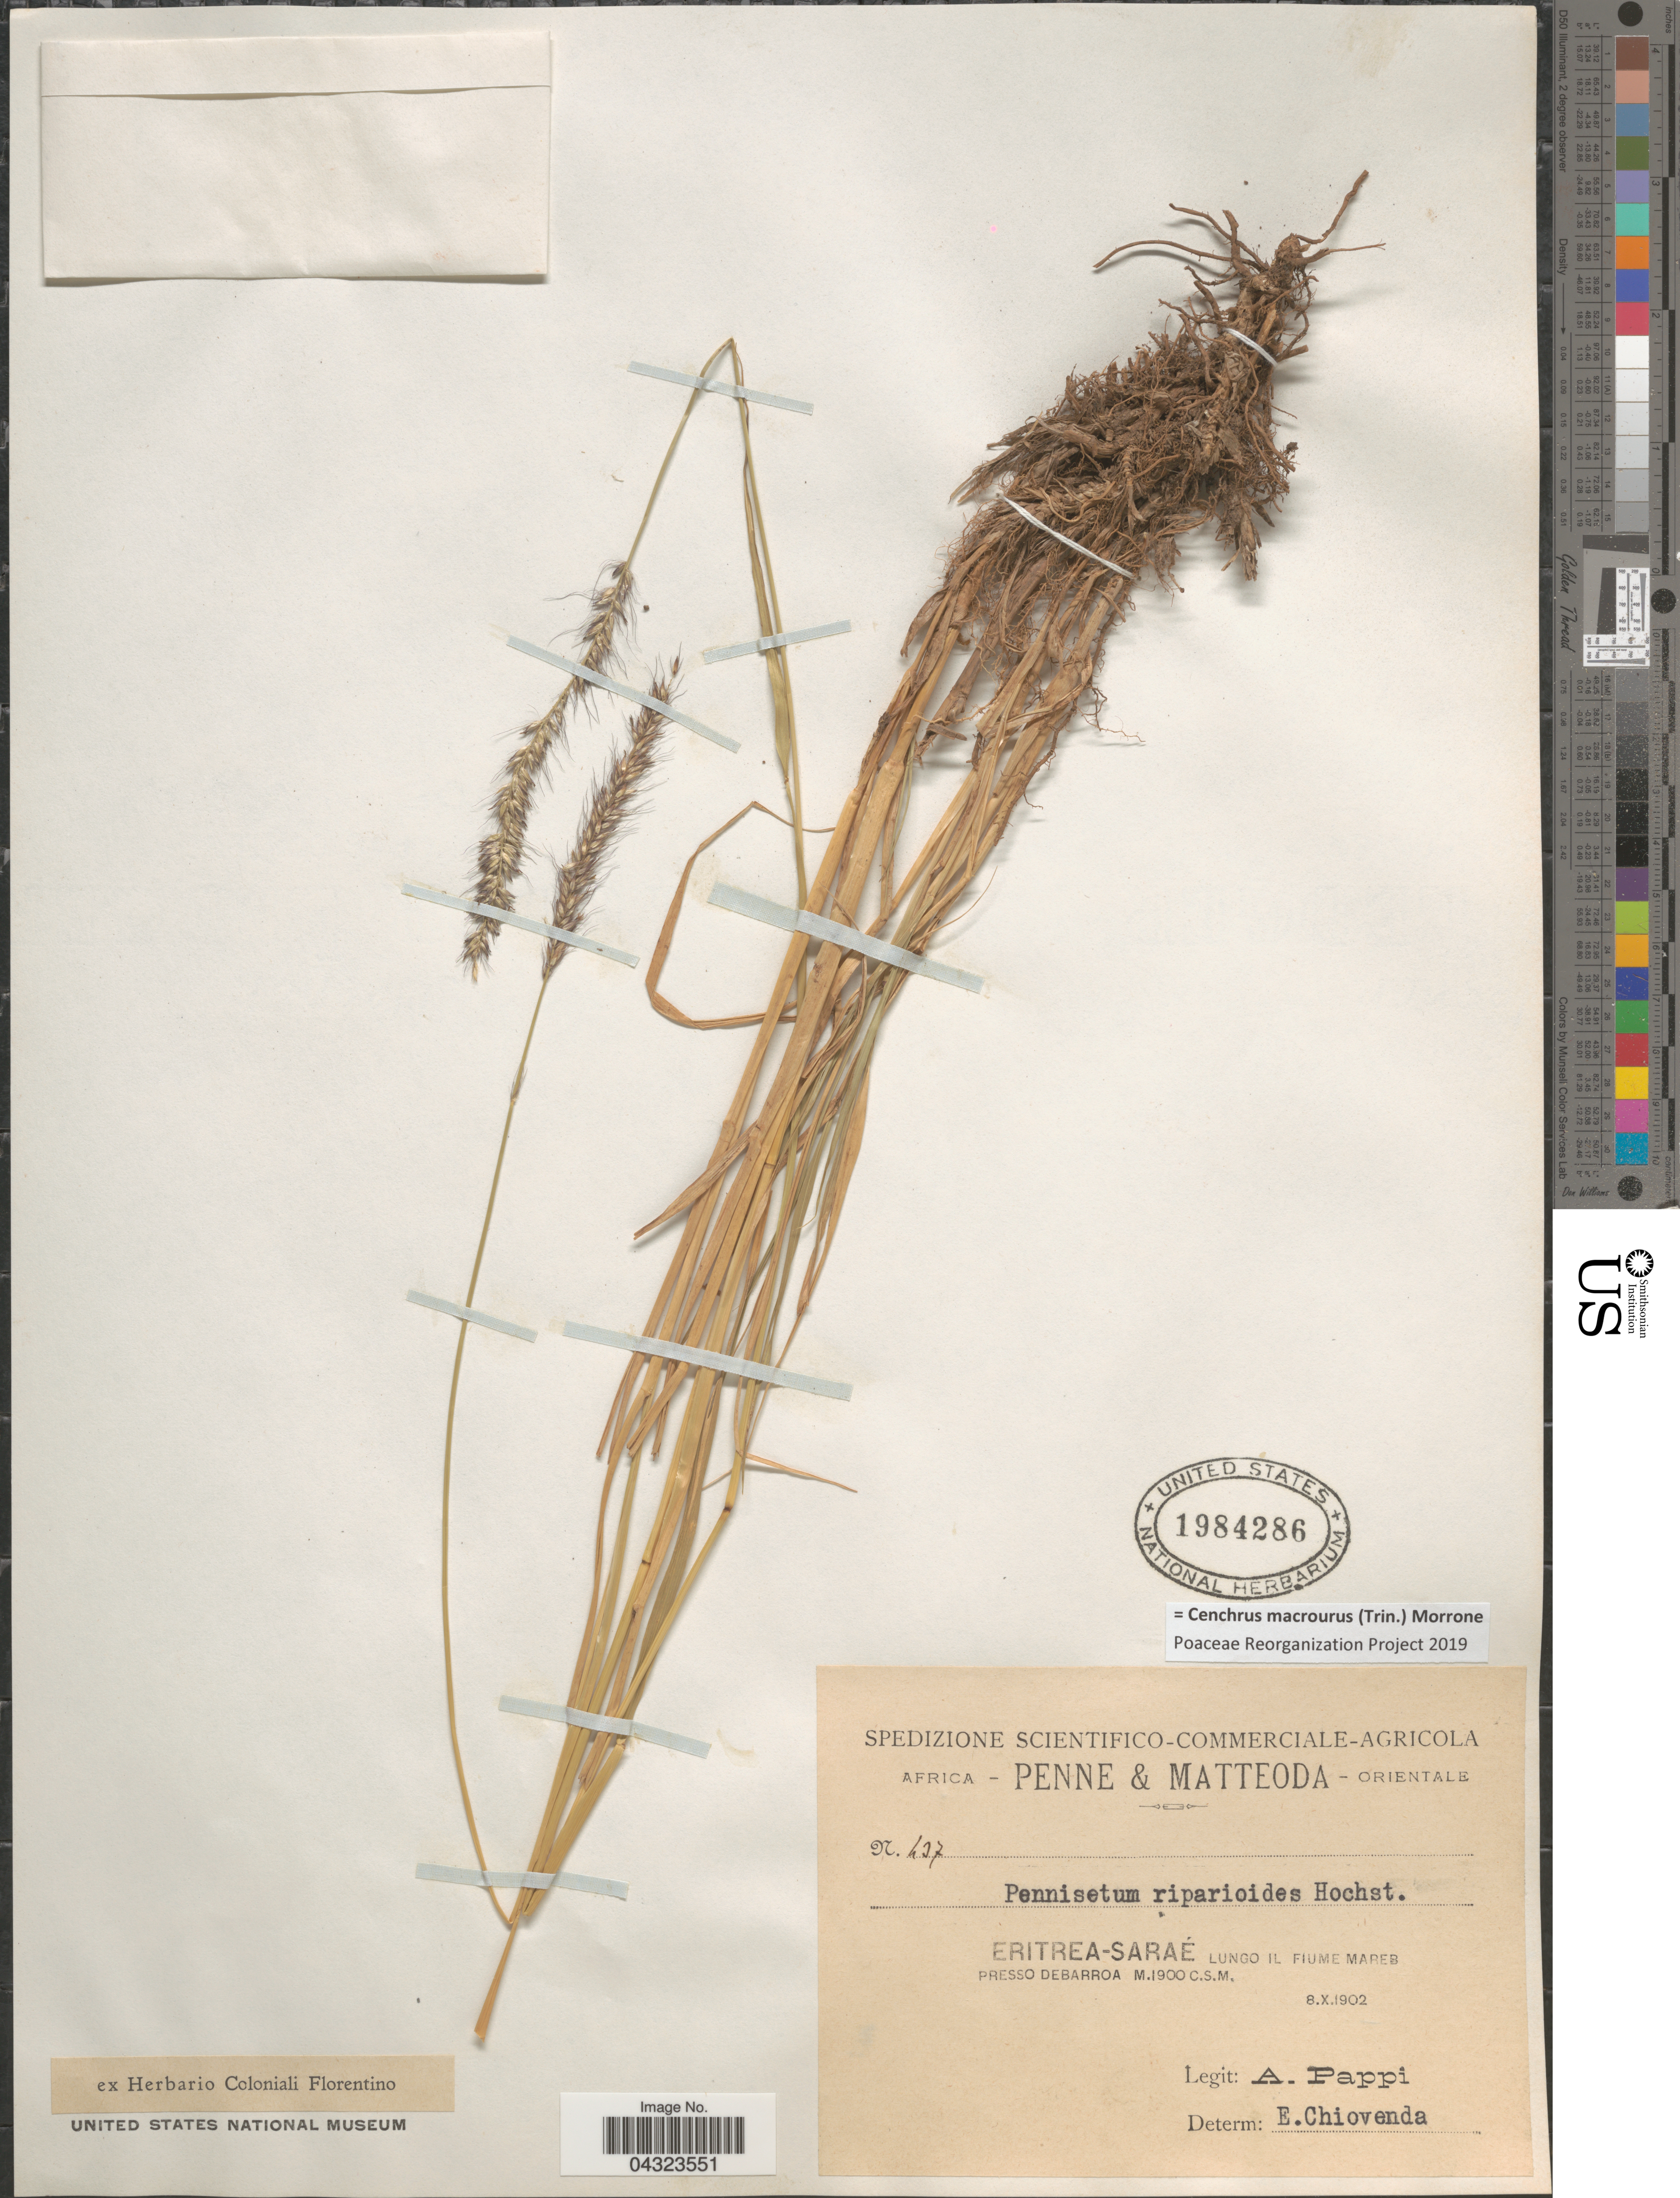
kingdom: Plantae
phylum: Tracheophyta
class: Liliopsida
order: Poales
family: Poaceae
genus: Cenchrus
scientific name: Cenchrus macrourus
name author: (Trin.) Morrone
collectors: A. Pappi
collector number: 437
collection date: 1902-10-08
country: Eritrea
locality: Africa Orientale. Saraé Lungo Il Fiume Mareb Presso Debarroa.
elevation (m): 1900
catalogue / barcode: US 1984286